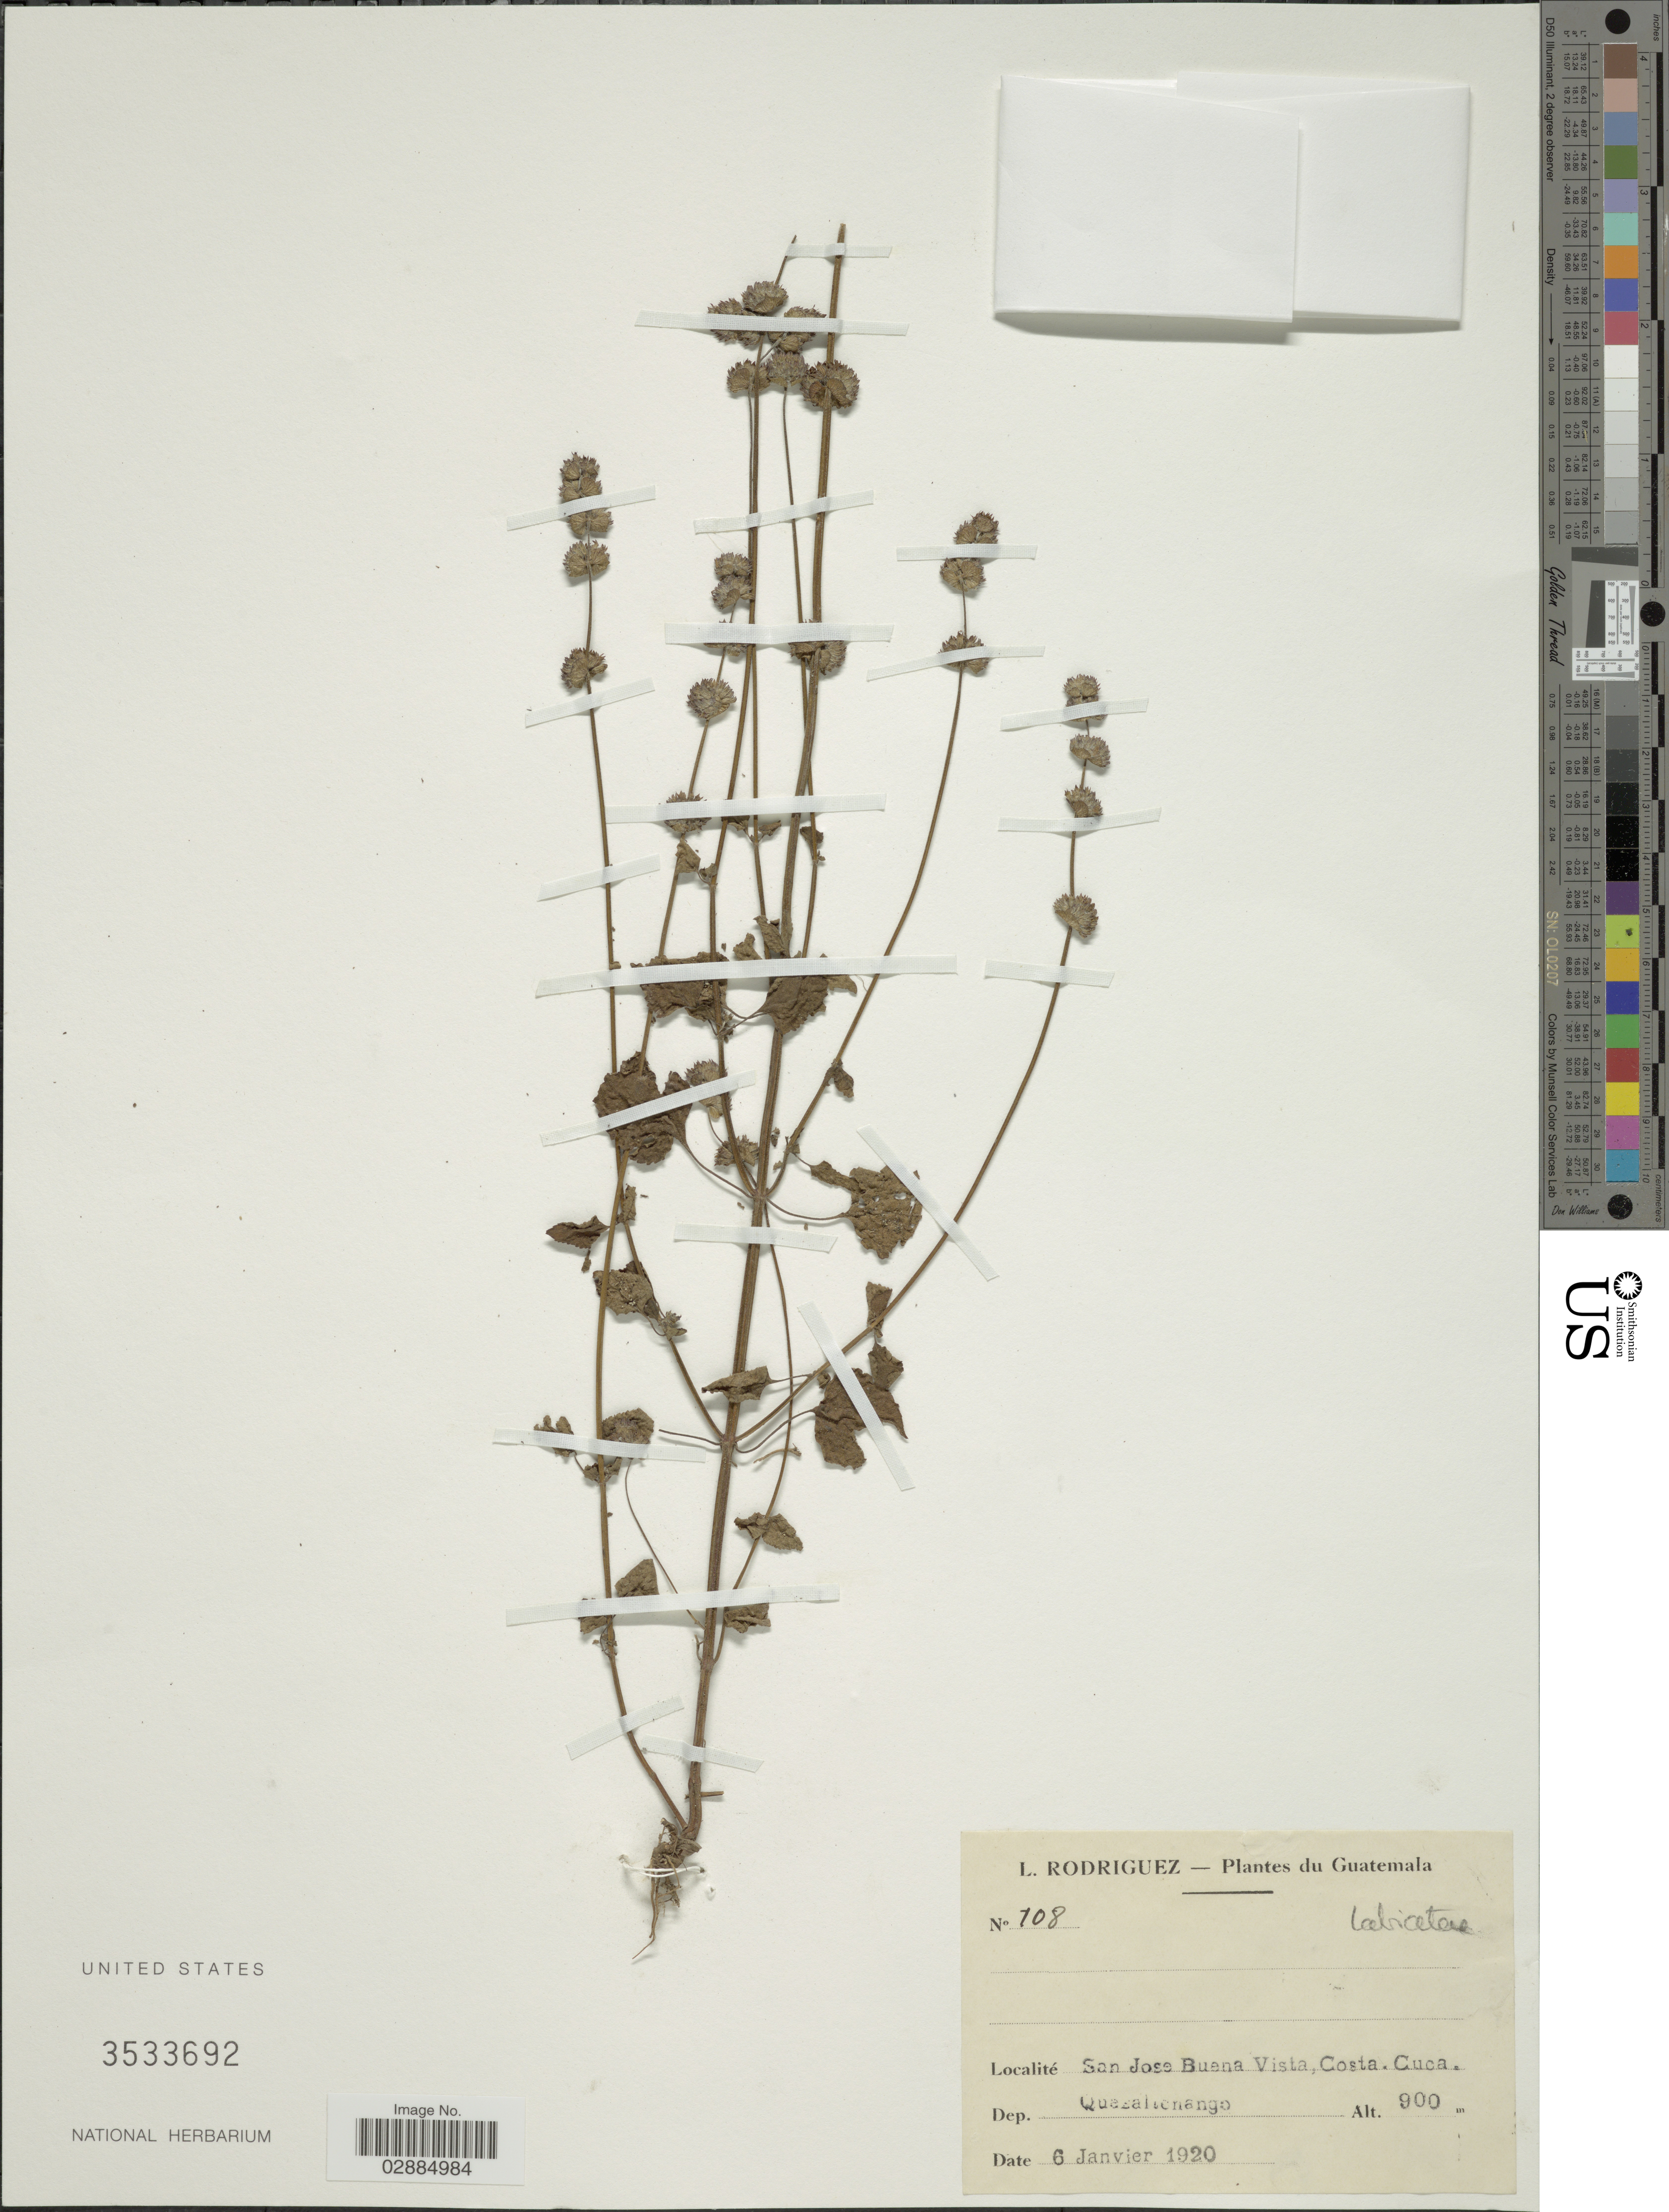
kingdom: Plantae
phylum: Tracheophyta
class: Magnoliopsida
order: Lamiales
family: Lamiaceae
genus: Hyptis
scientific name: Hyptis sp.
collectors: L. Rodriguez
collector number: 108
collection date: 1920-01-06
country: Guatemala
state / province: Quetzaltenango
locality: San Jose Buena Vista, Costa Rica.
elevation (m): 900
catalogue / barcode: US 3533692